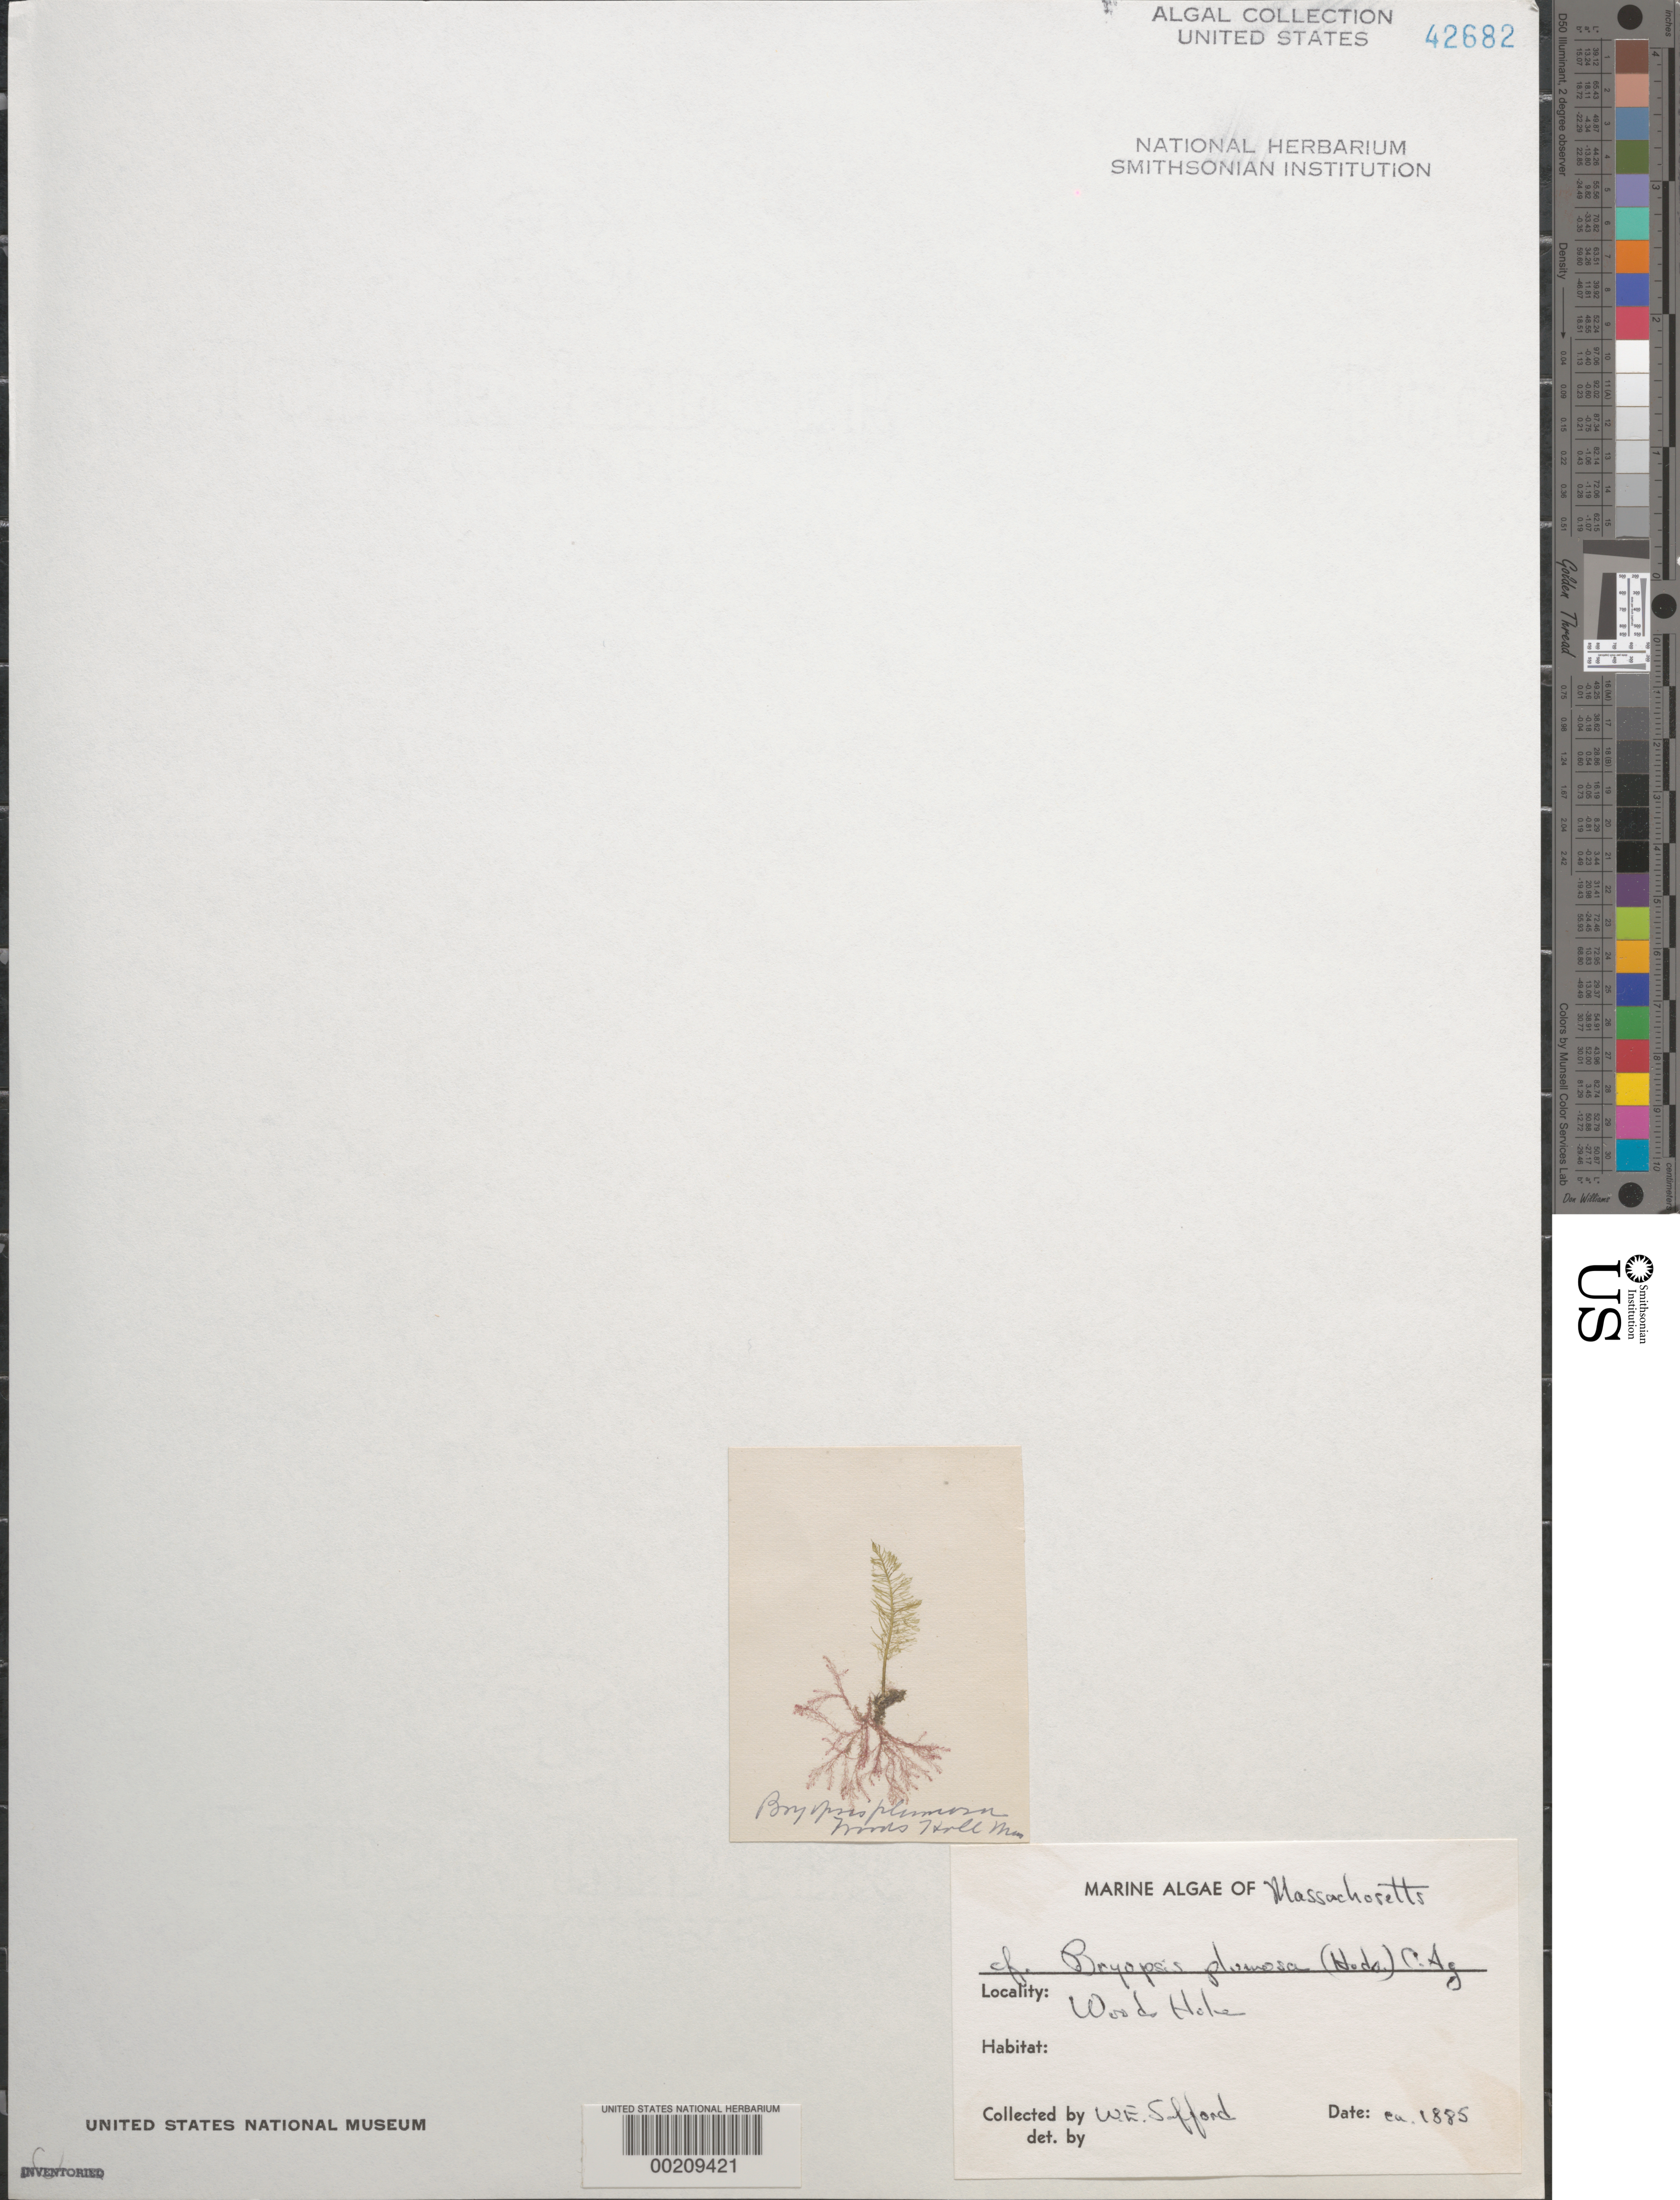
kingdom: Plantae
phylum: Chlorophyta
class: Ulvophyceae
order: Bryopsidales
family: Bryopsidaceae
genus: Bryopsis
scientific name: Bryopsis plumosa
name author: (Huds.) C. Agardh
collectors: W. E. Safford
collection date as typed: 1885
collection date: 1885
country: United States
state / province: Massachusetts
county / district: Barnstable County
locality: Woods Hole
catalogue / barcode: US 42682